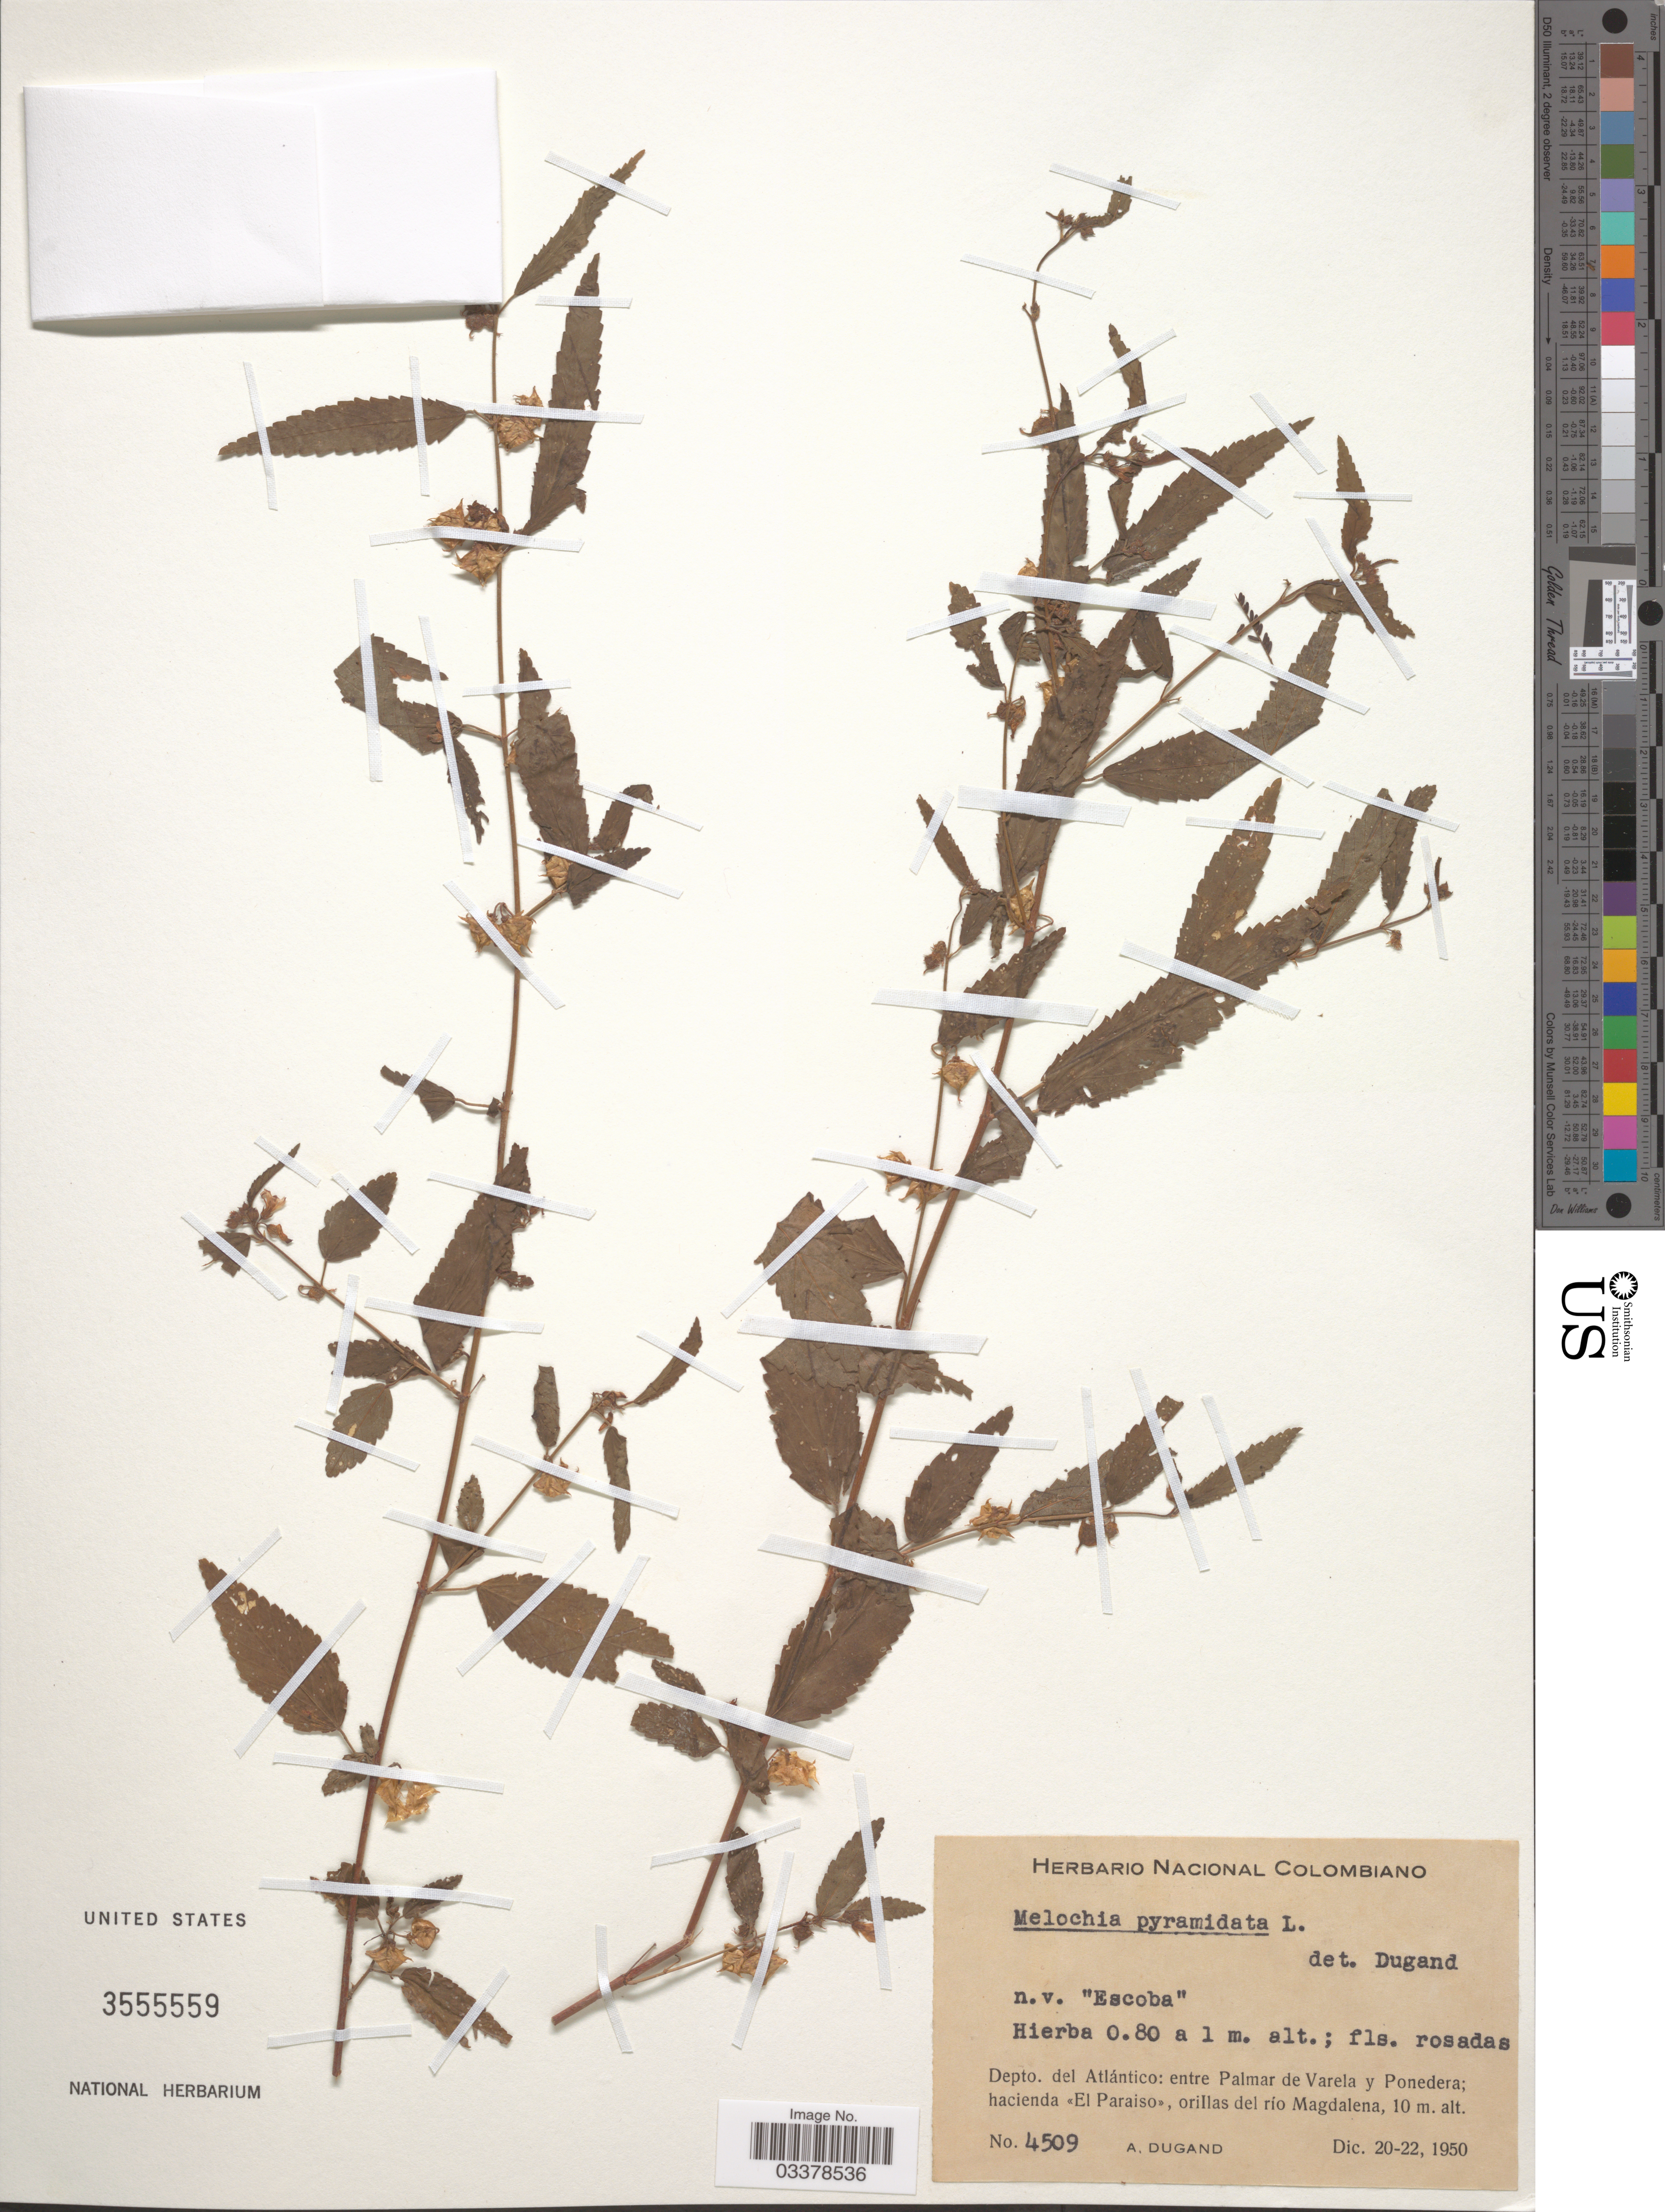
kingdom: Plantae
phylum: Tracheophyta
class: Magnoliopsida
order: Malvales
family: Malvaceae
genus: Melochia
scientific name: Melochia pyramidata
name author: L.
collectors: A. Dugand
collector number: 4509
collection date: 1950-12-20/1950-12-22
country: Colombia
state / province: Atlántico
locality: Depto. del Atlántico: entre Palmar de Varela y Ponedera; hacienda «El Paraiso», orillas del río Magdalena.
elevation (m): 10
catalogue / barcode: US 3555559